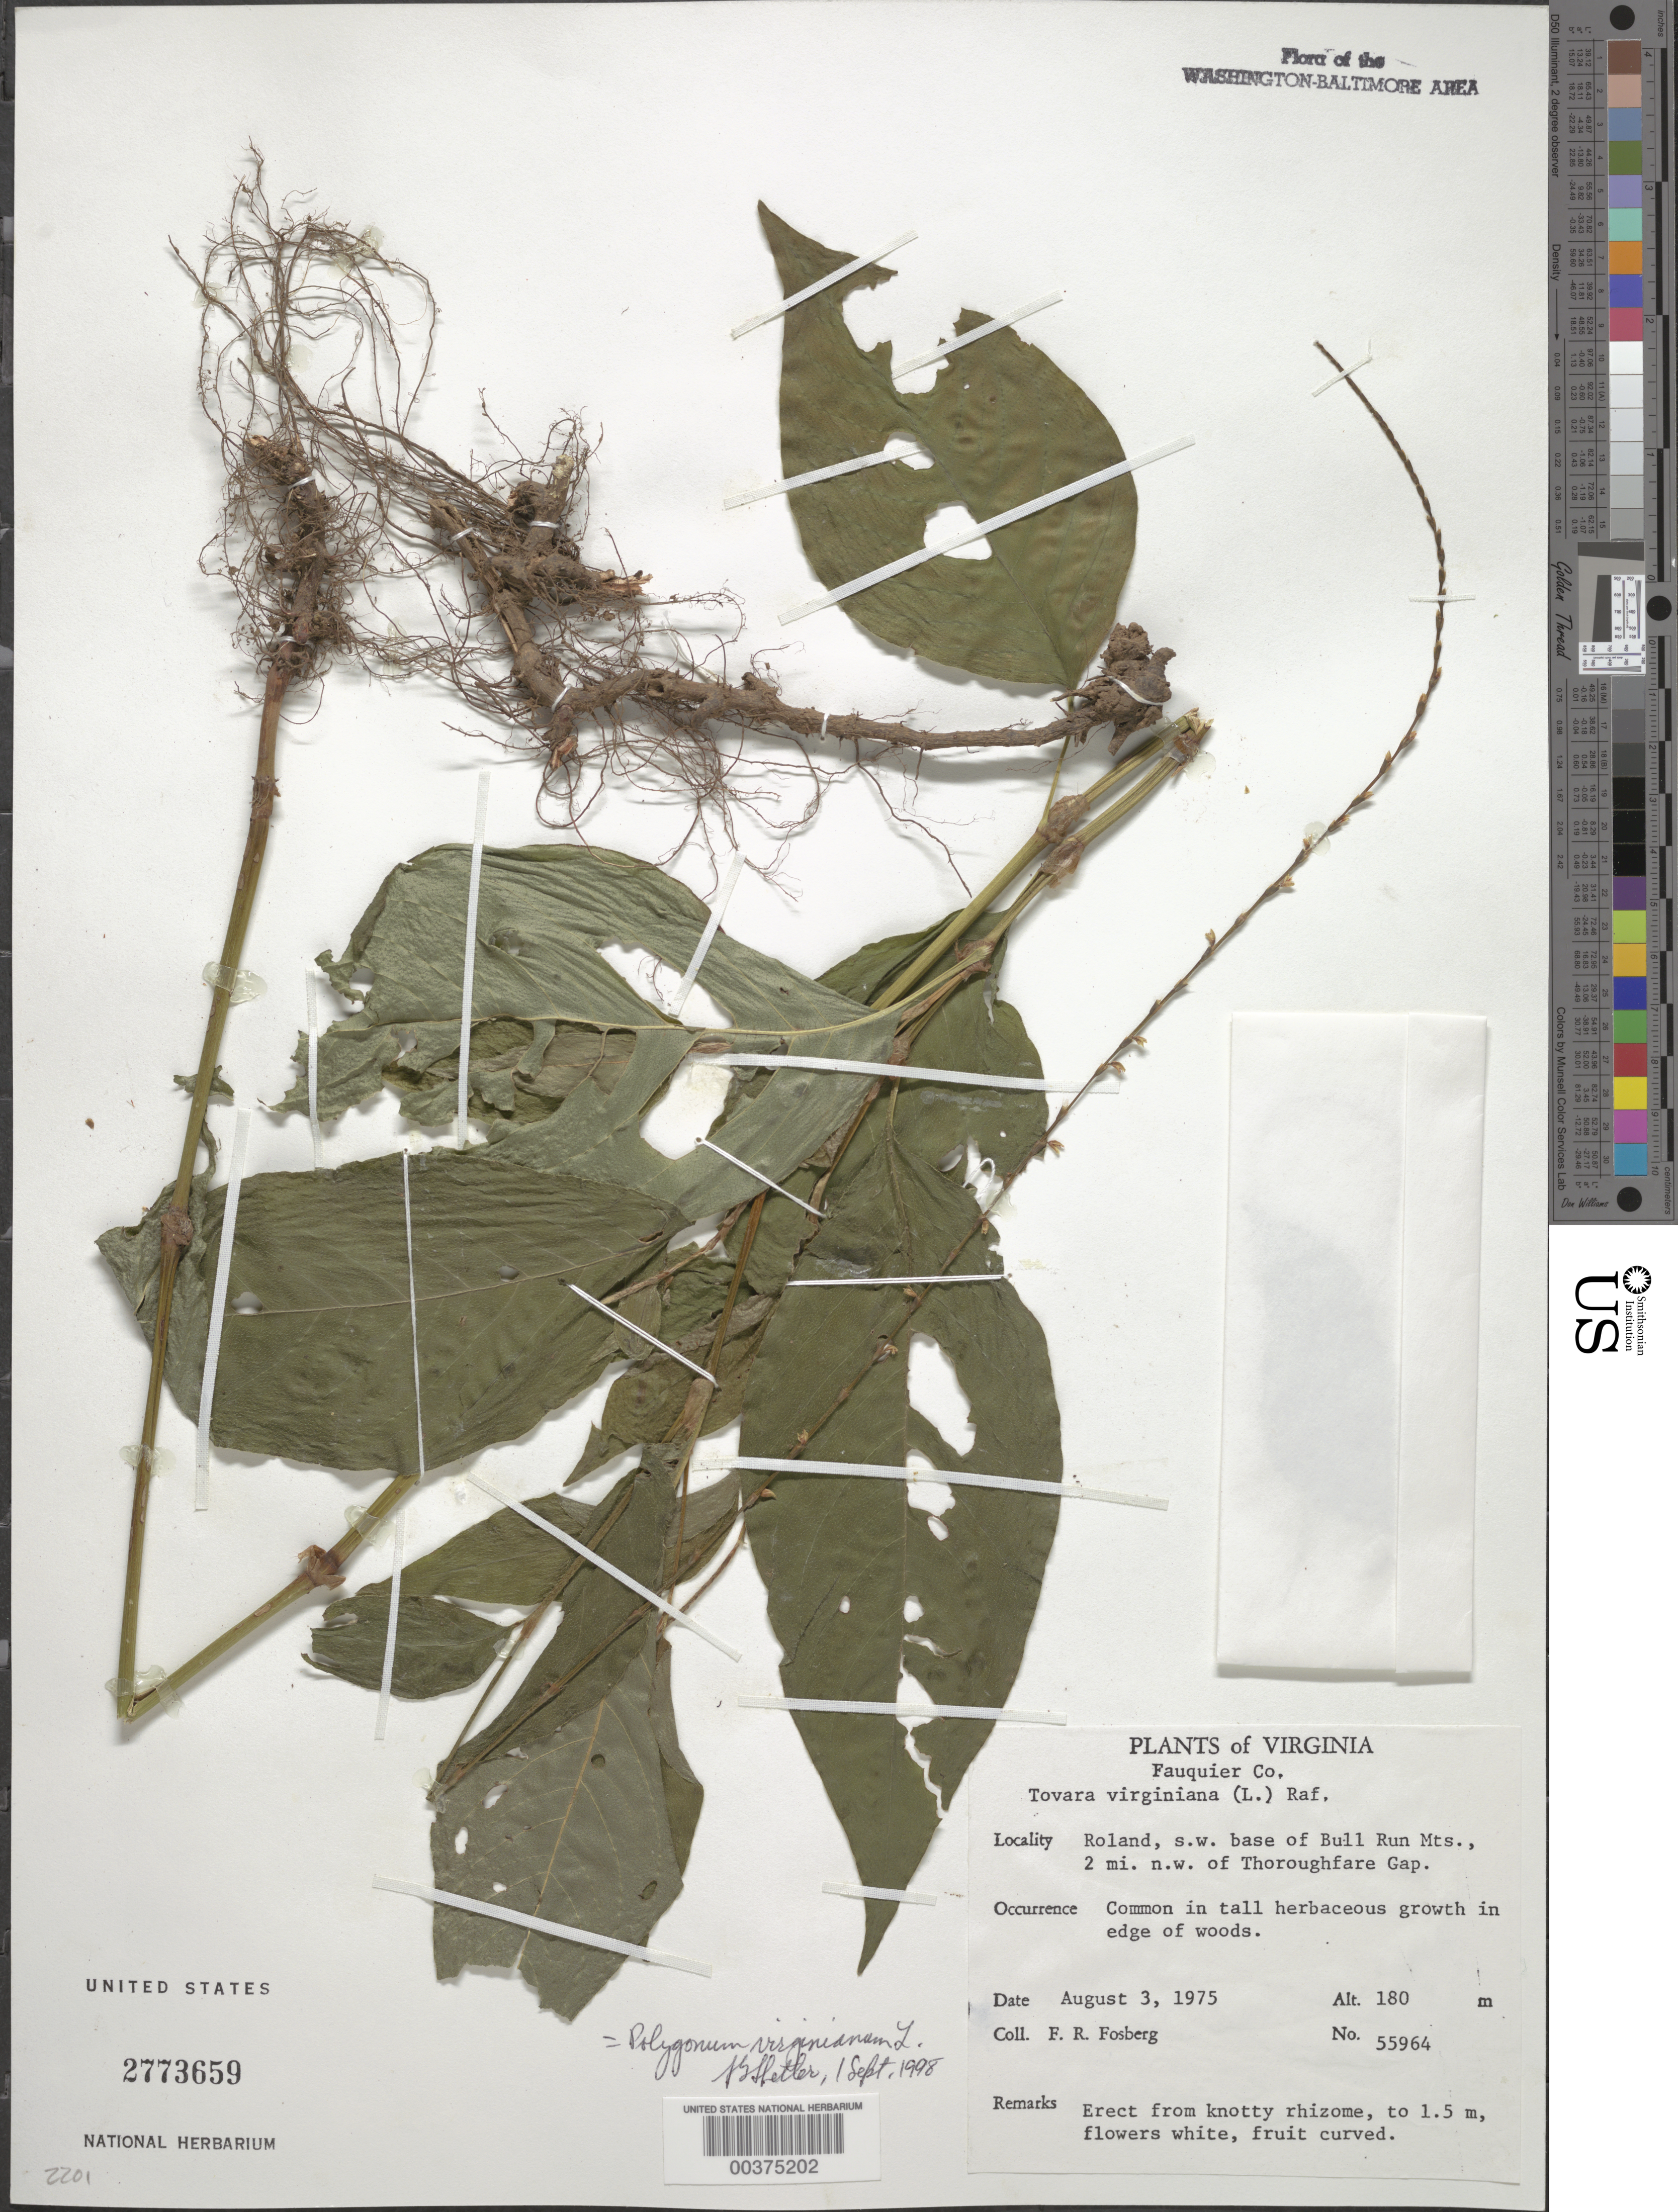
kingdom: Plantae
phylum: Tracheophyta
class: Magnoliopsida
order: Caryophyllales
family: Polygonaceae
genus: Persicaria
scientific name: Persicaria virginiana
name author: (L.) Gaertn.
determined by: Atha, D. E.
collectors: F. R. Fosberg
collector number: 55964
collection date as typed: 03 Aug 1975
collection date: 1975-08-03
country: United States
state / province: Virginia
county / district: Fauquier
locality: Roland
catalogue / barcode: US 2773659